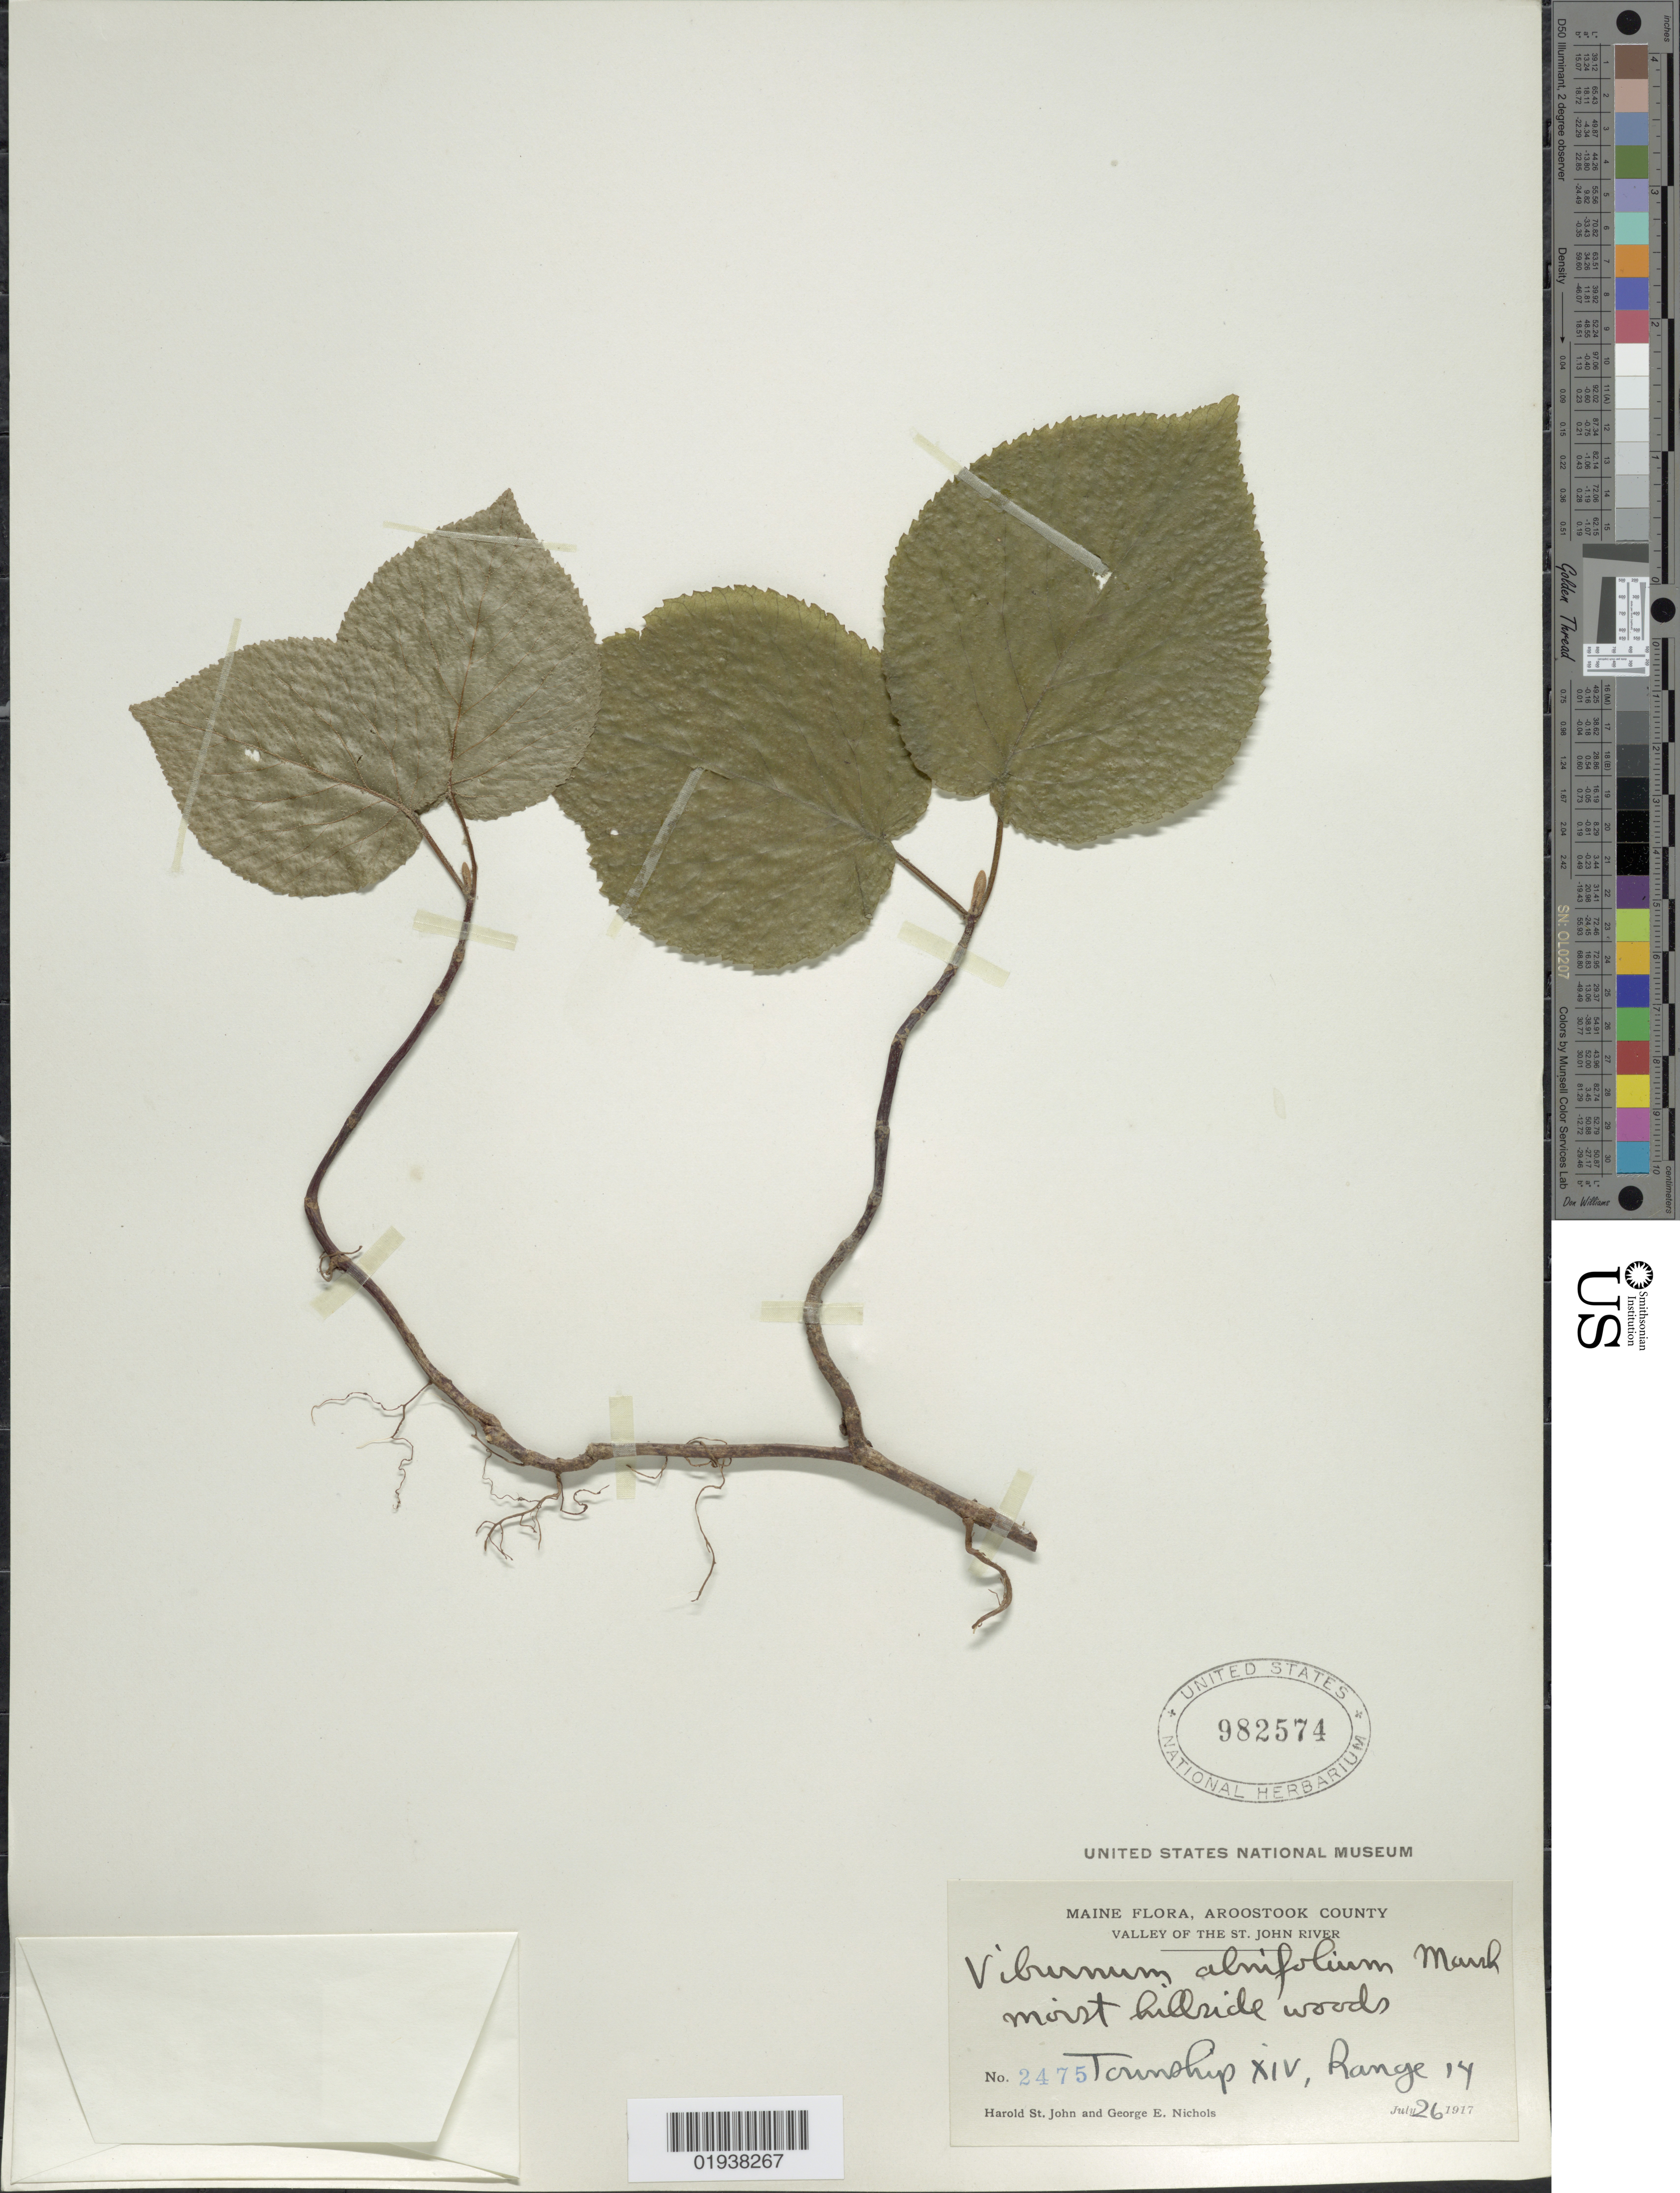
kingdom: Plantae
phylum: Tracheophyta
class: Magnoliopsida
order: Dipsacales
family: Viburnaceae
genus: Viburnum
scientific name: Viburnum alnifolium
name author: Marshall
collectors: H. St. John & G. E. Nichols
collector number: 2475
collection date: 1917-07-26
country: United States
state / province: Maine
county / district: Aroostook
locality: Valley of the St. John River. Township XIV, Range 14.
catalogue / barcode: US 982574